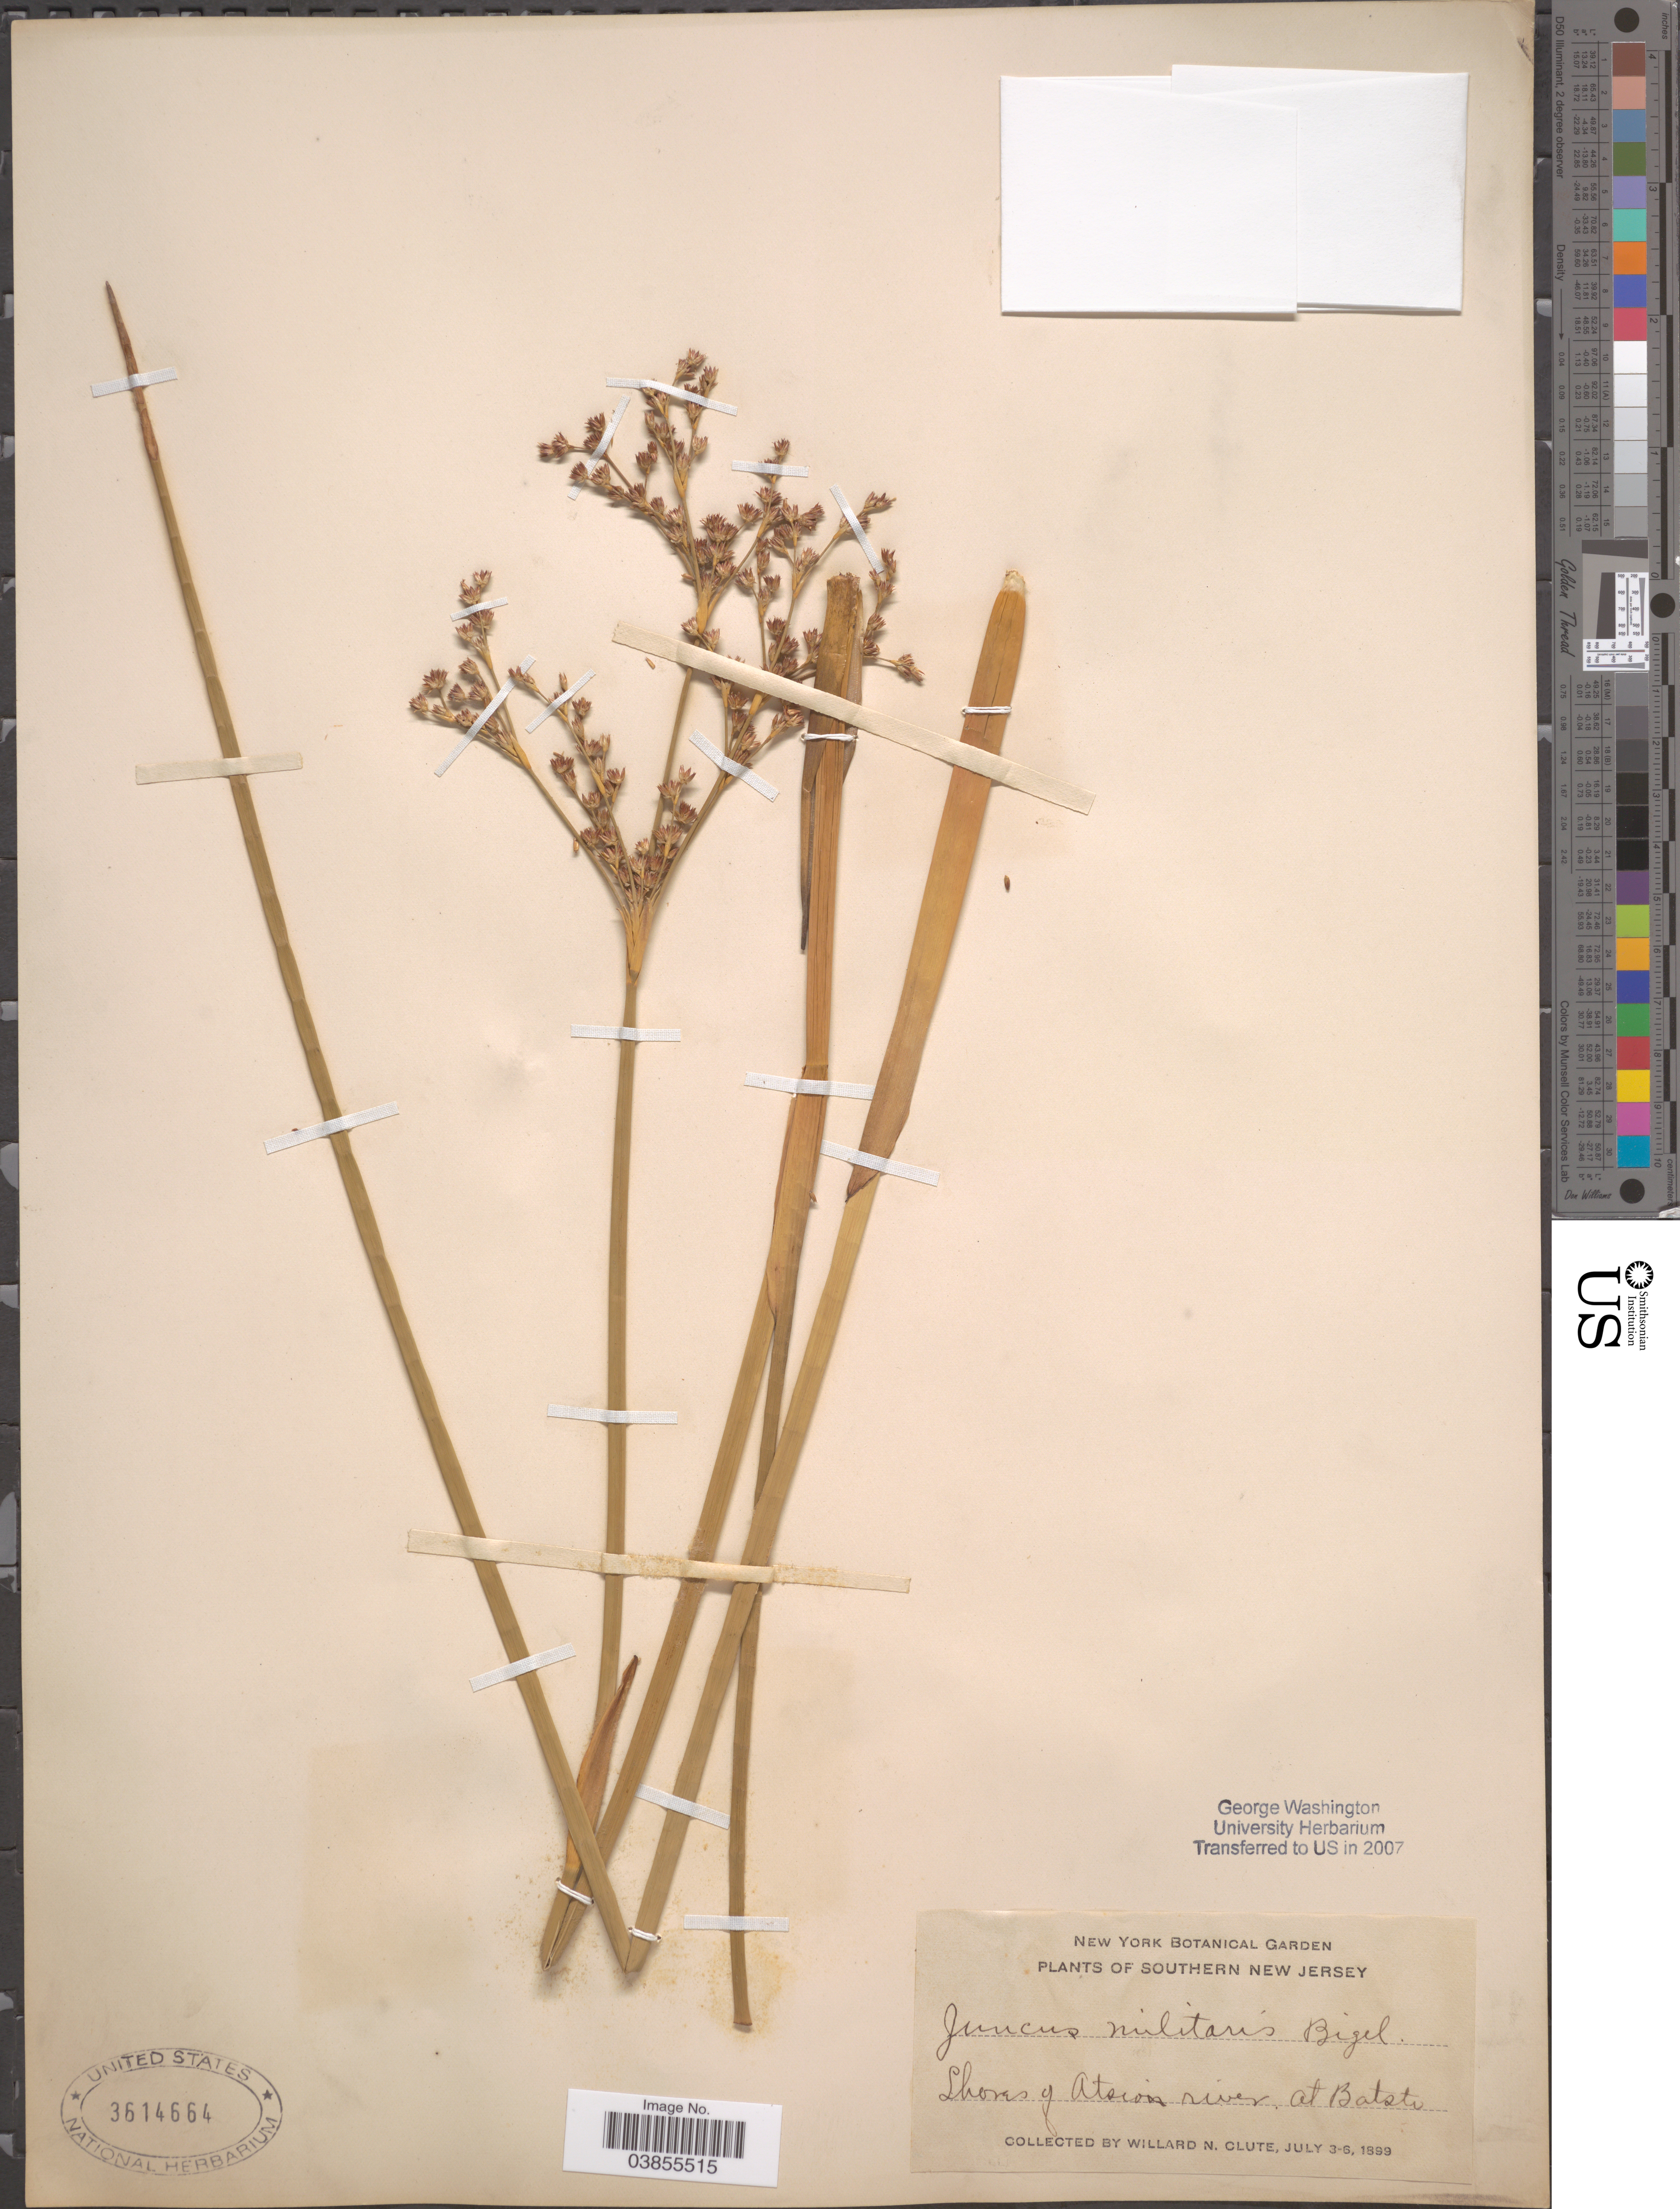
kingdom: Plantae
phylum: Tracheophyta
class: Liliopsida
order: Poales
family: Juncaceae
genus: Juncus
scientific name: Juncus militaris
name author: Bigelow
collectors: W. N. Clute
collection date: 1899-07-03/1899-07-06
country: United States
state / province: New Jersey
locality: Southern New Jersey. Shores of Atsion river at Batsto.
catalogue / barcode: US 3614664